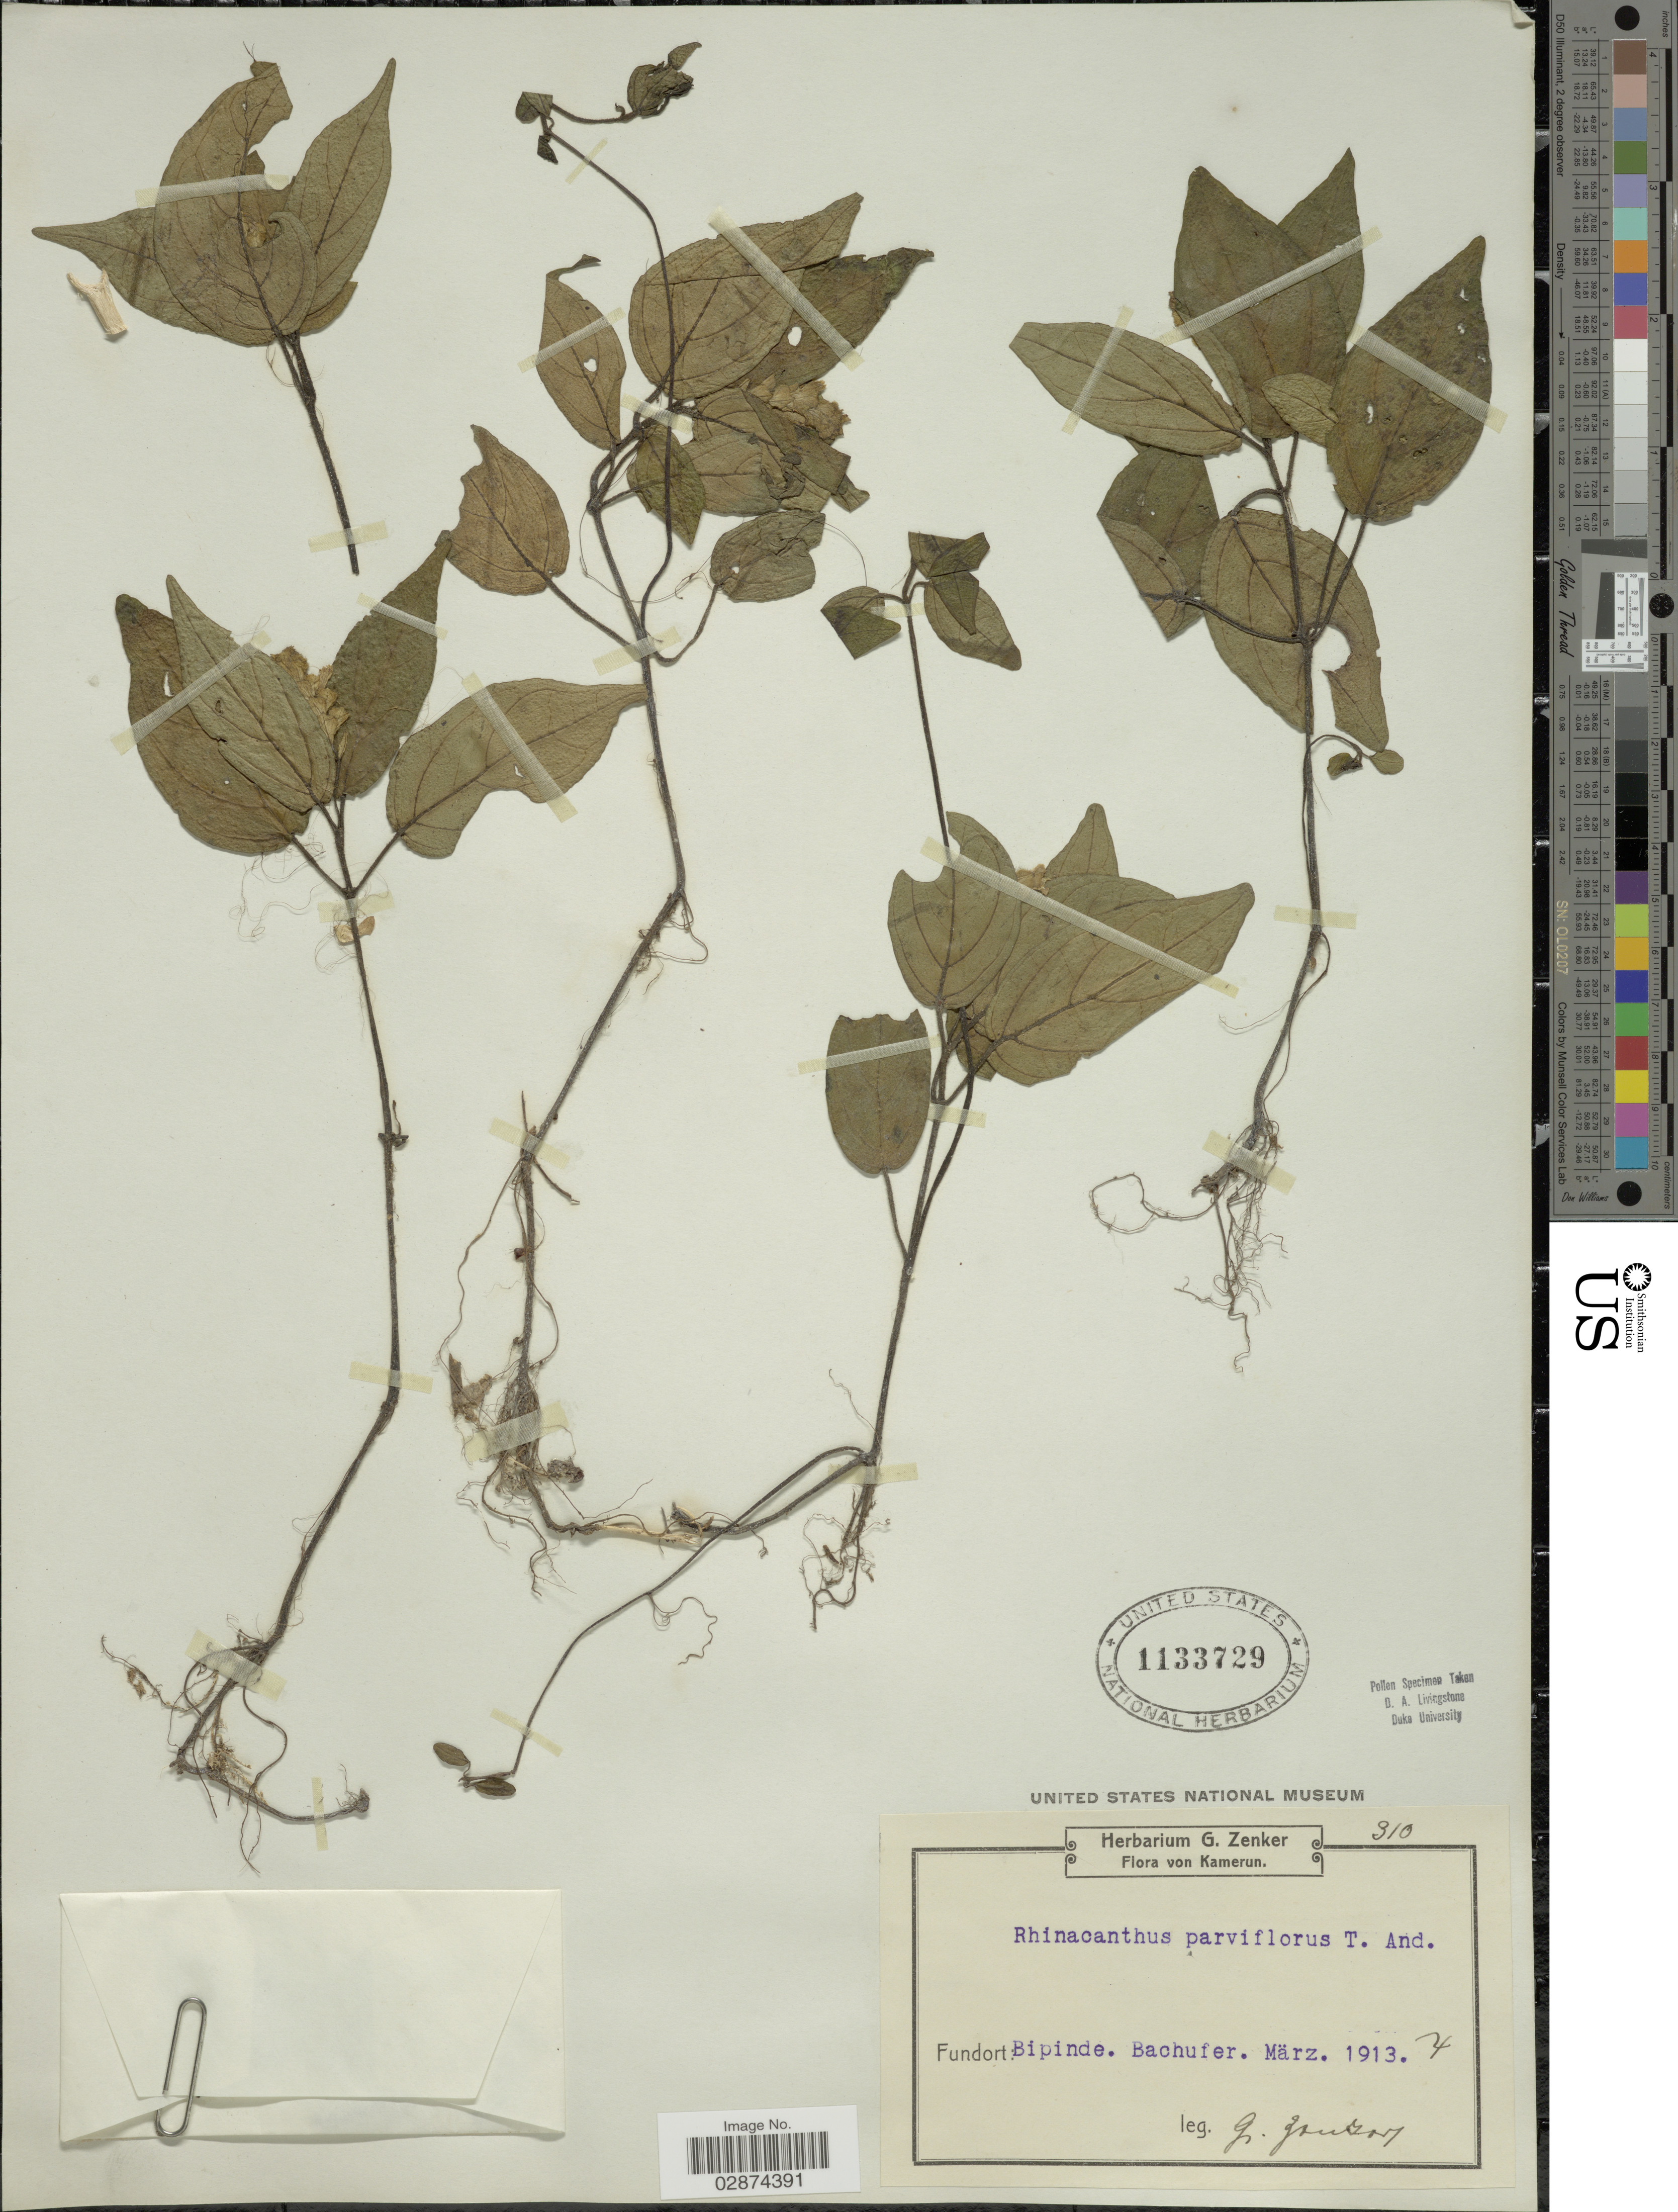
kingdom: Plantae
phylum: Tracheophyta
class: Magnoliopsida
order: Lamiales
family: Acanthaceae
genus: Rhinacanthus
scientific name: Rhinacanthus parviflorus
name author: T. Anderson ex De Wild. & Durand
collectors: G. A. Zenker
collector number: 310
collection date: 1913-03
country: Cameroon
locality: Kamerun. Fundort Bipinde. Bachufer.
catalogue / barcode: US 1133729